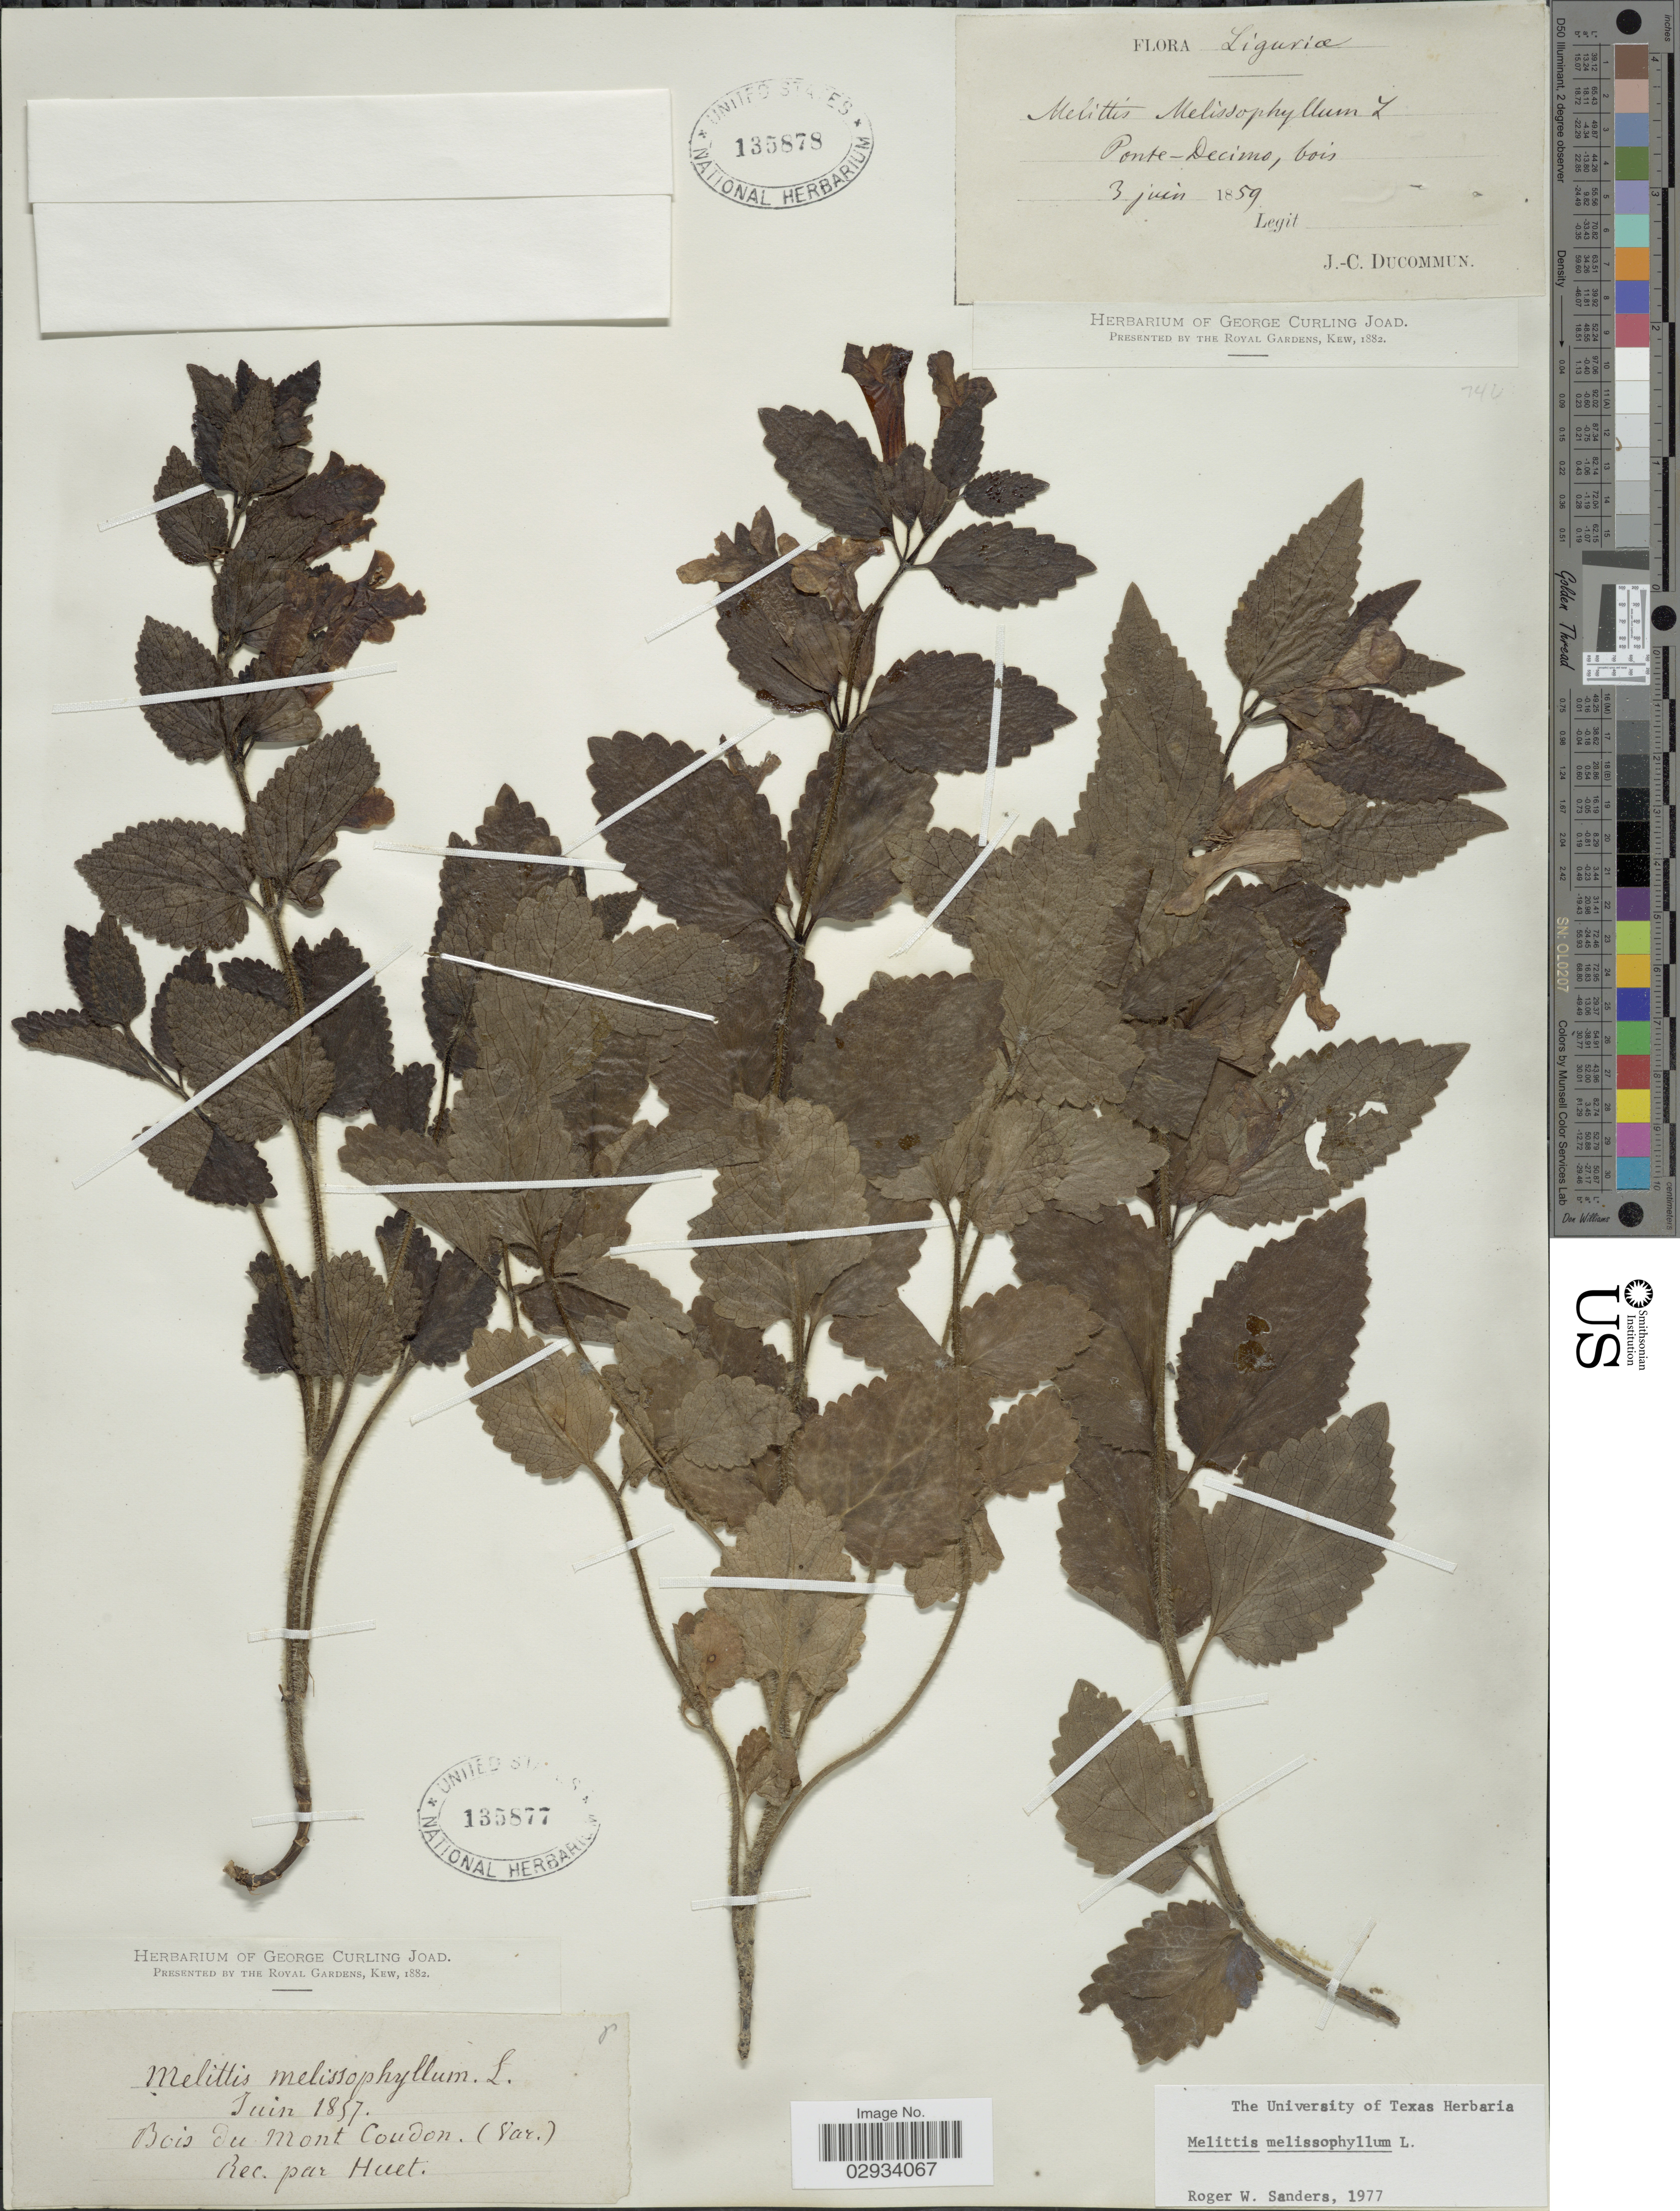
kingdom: Plantae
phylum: Tracheophyta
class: Magnoliopsida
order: Lamiales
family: Lamiaceae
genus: Melittis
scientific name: Melittis melissophyllum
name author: L.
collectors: J. Ducommun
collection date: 1859-06-03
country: Italy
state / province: Liguria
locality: Ponte-Decimo.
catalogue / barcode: US 135878